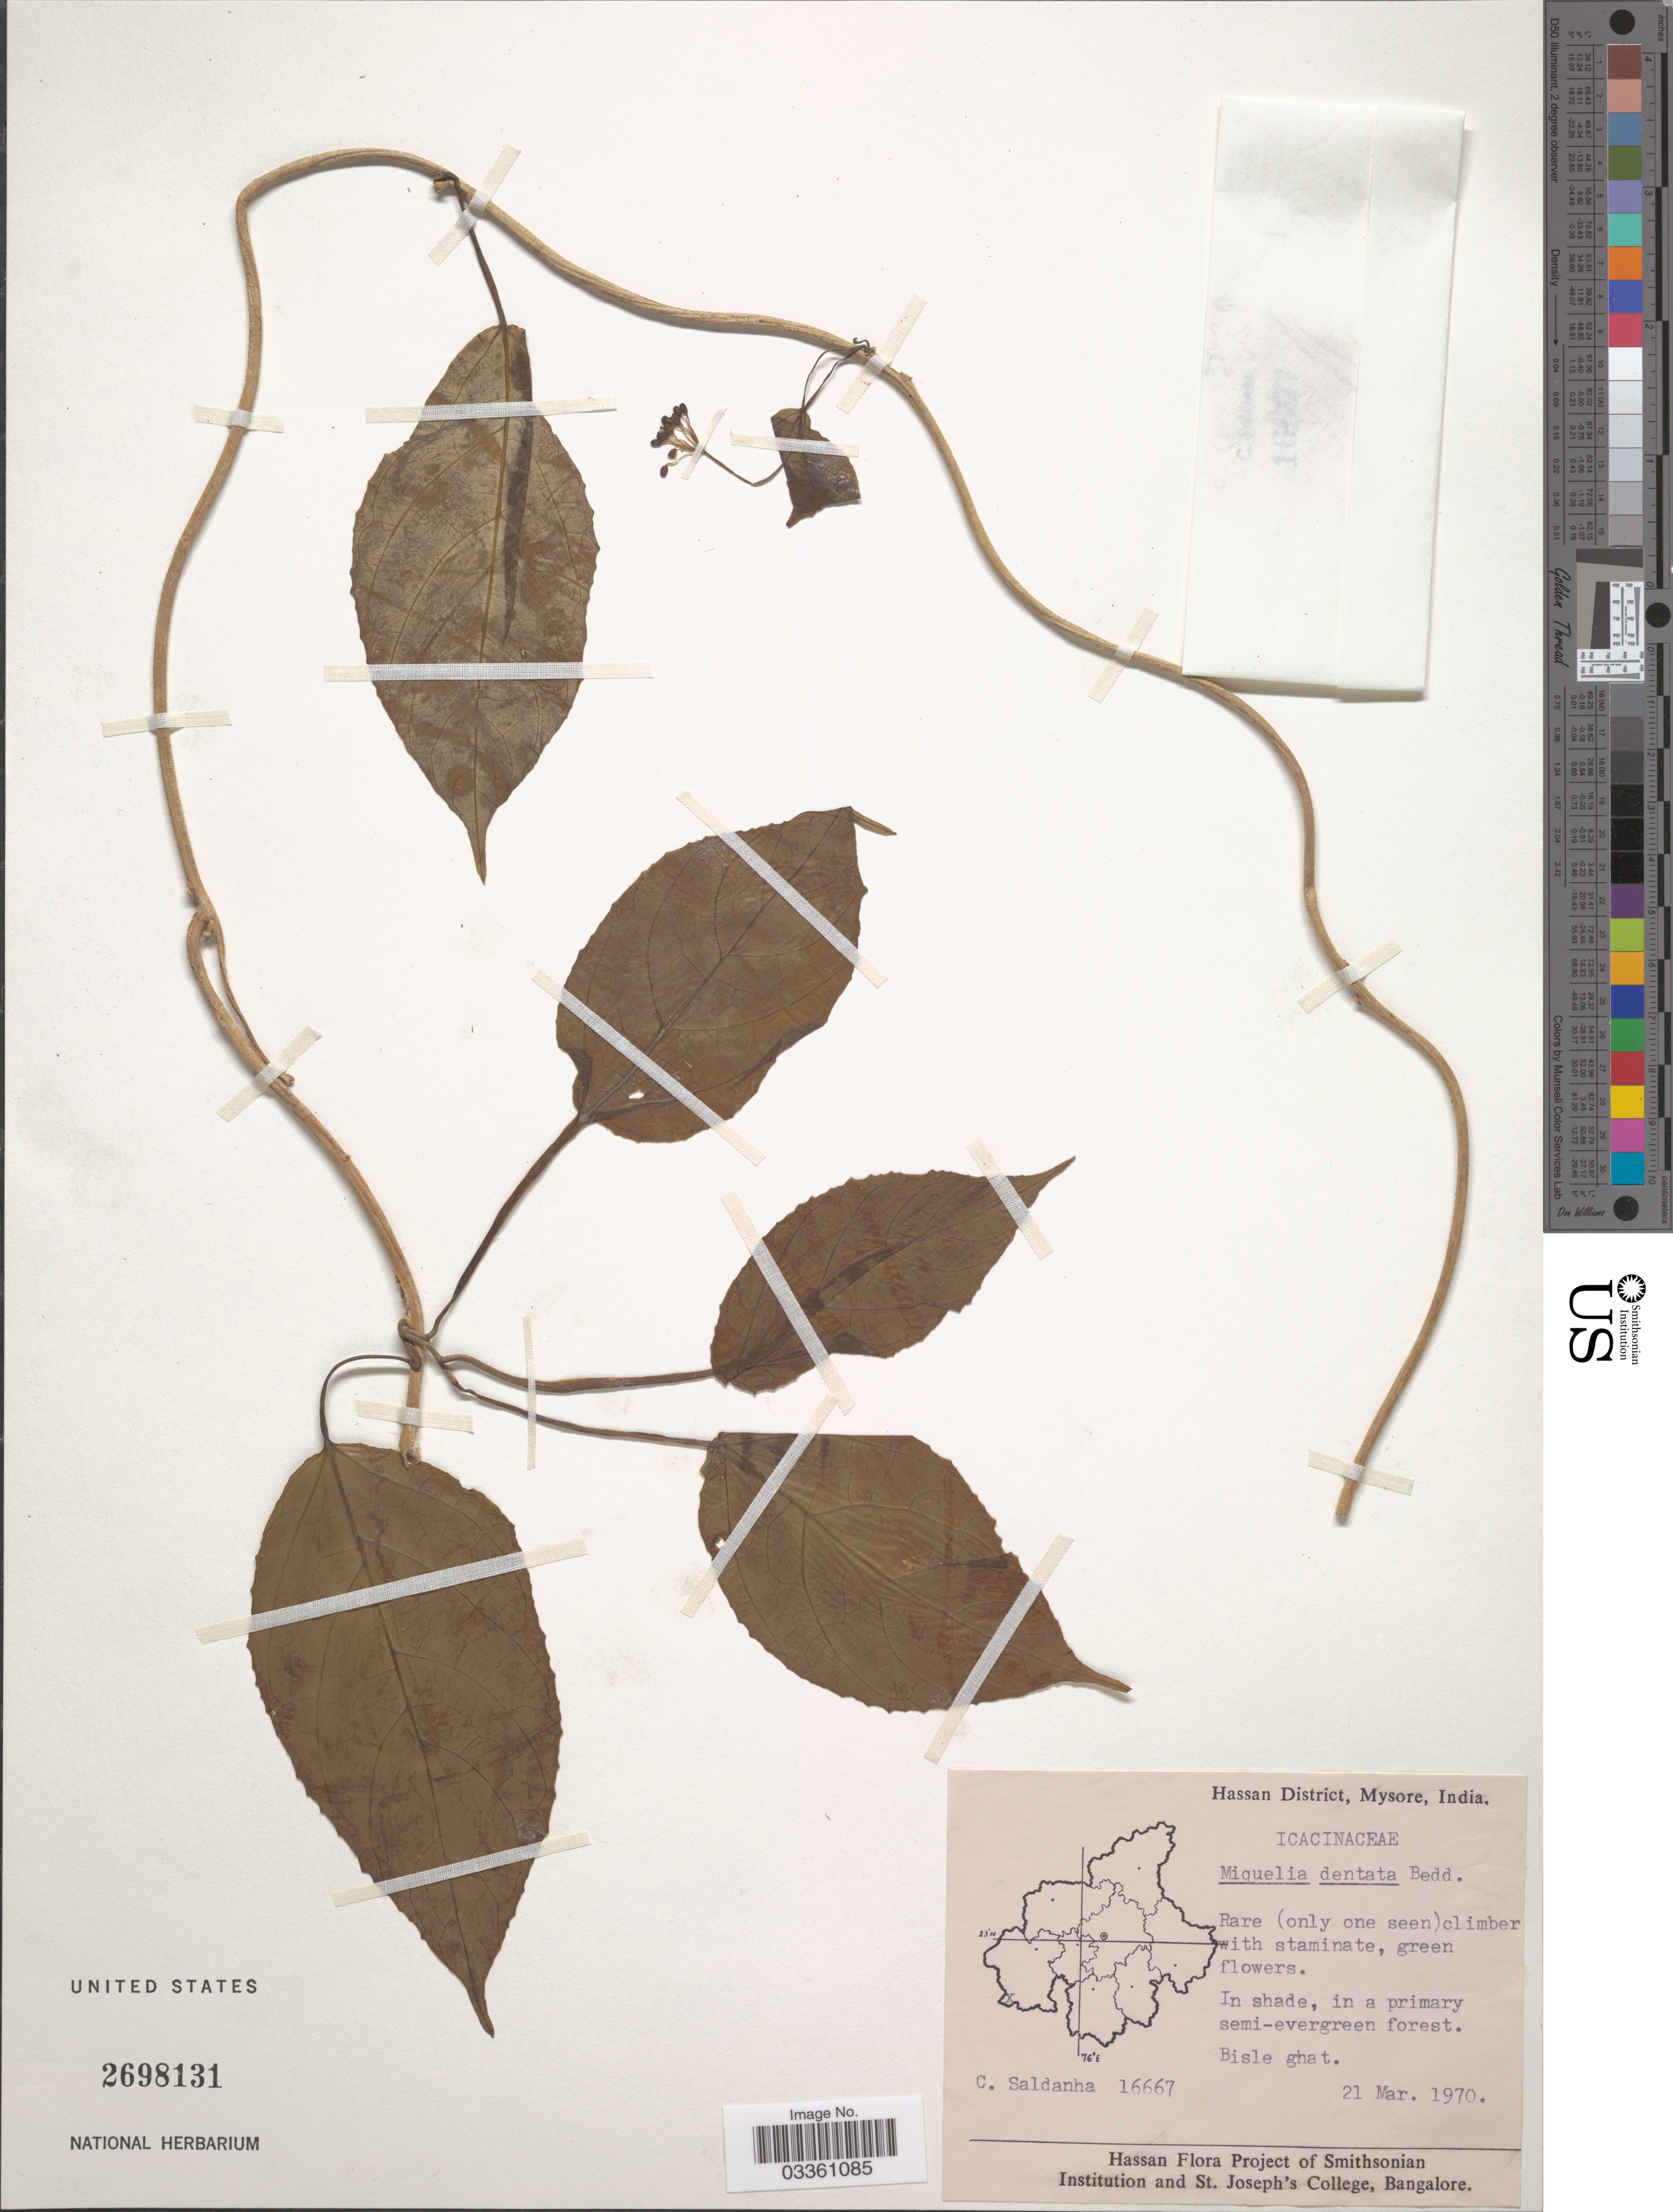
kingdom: Plantae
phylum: Tracheophyta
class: Magnoliopsida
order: Icacinales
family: Icacinaceae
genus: Miquelia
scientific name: Miquelia dentata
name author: Bedd.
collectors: C. Saldanha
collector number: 16667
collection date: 1970-03-21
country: India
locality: Hassan District, Mysore. Bisle ghat.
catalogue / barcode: US 2698131